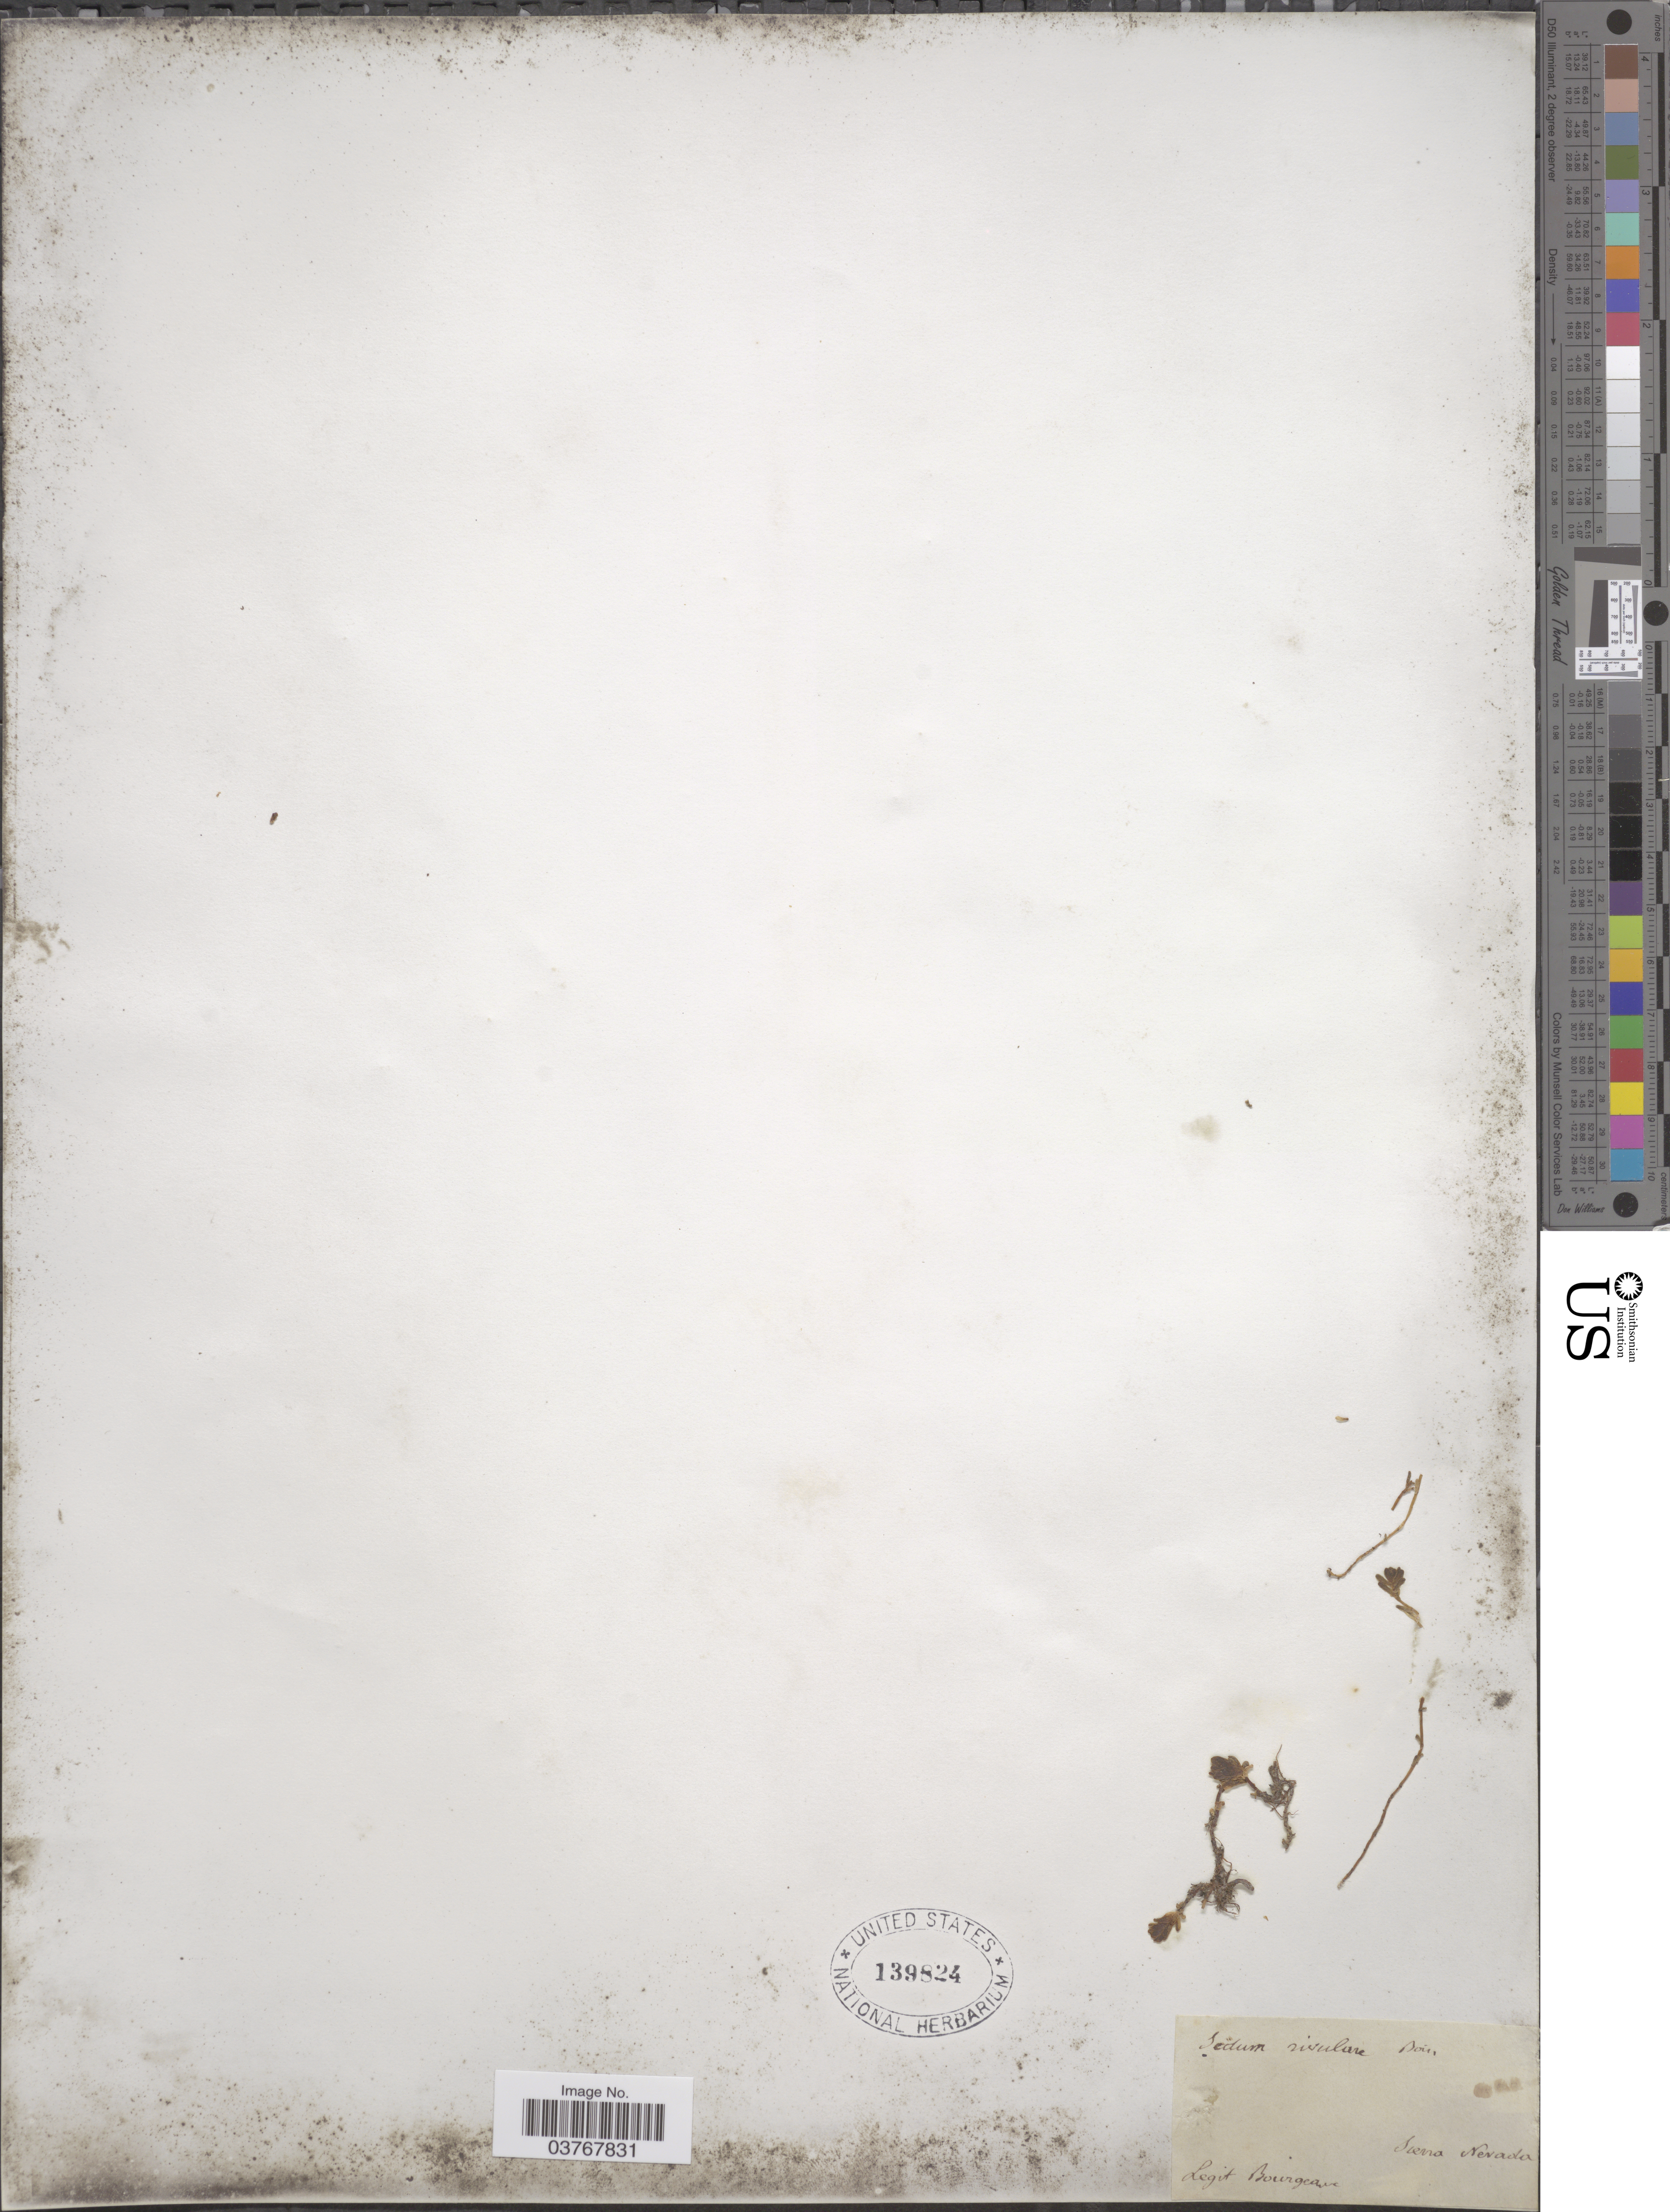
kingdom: Plantae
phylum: Tracheophyta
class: Magnoliopsida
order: Saxifragales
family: Crassulaceae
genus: Sedum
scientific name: Sedum rivulare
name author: Boiss.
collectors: -. Bourgeau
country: Spain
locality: Sierra Nevada.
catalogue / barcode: US 139824